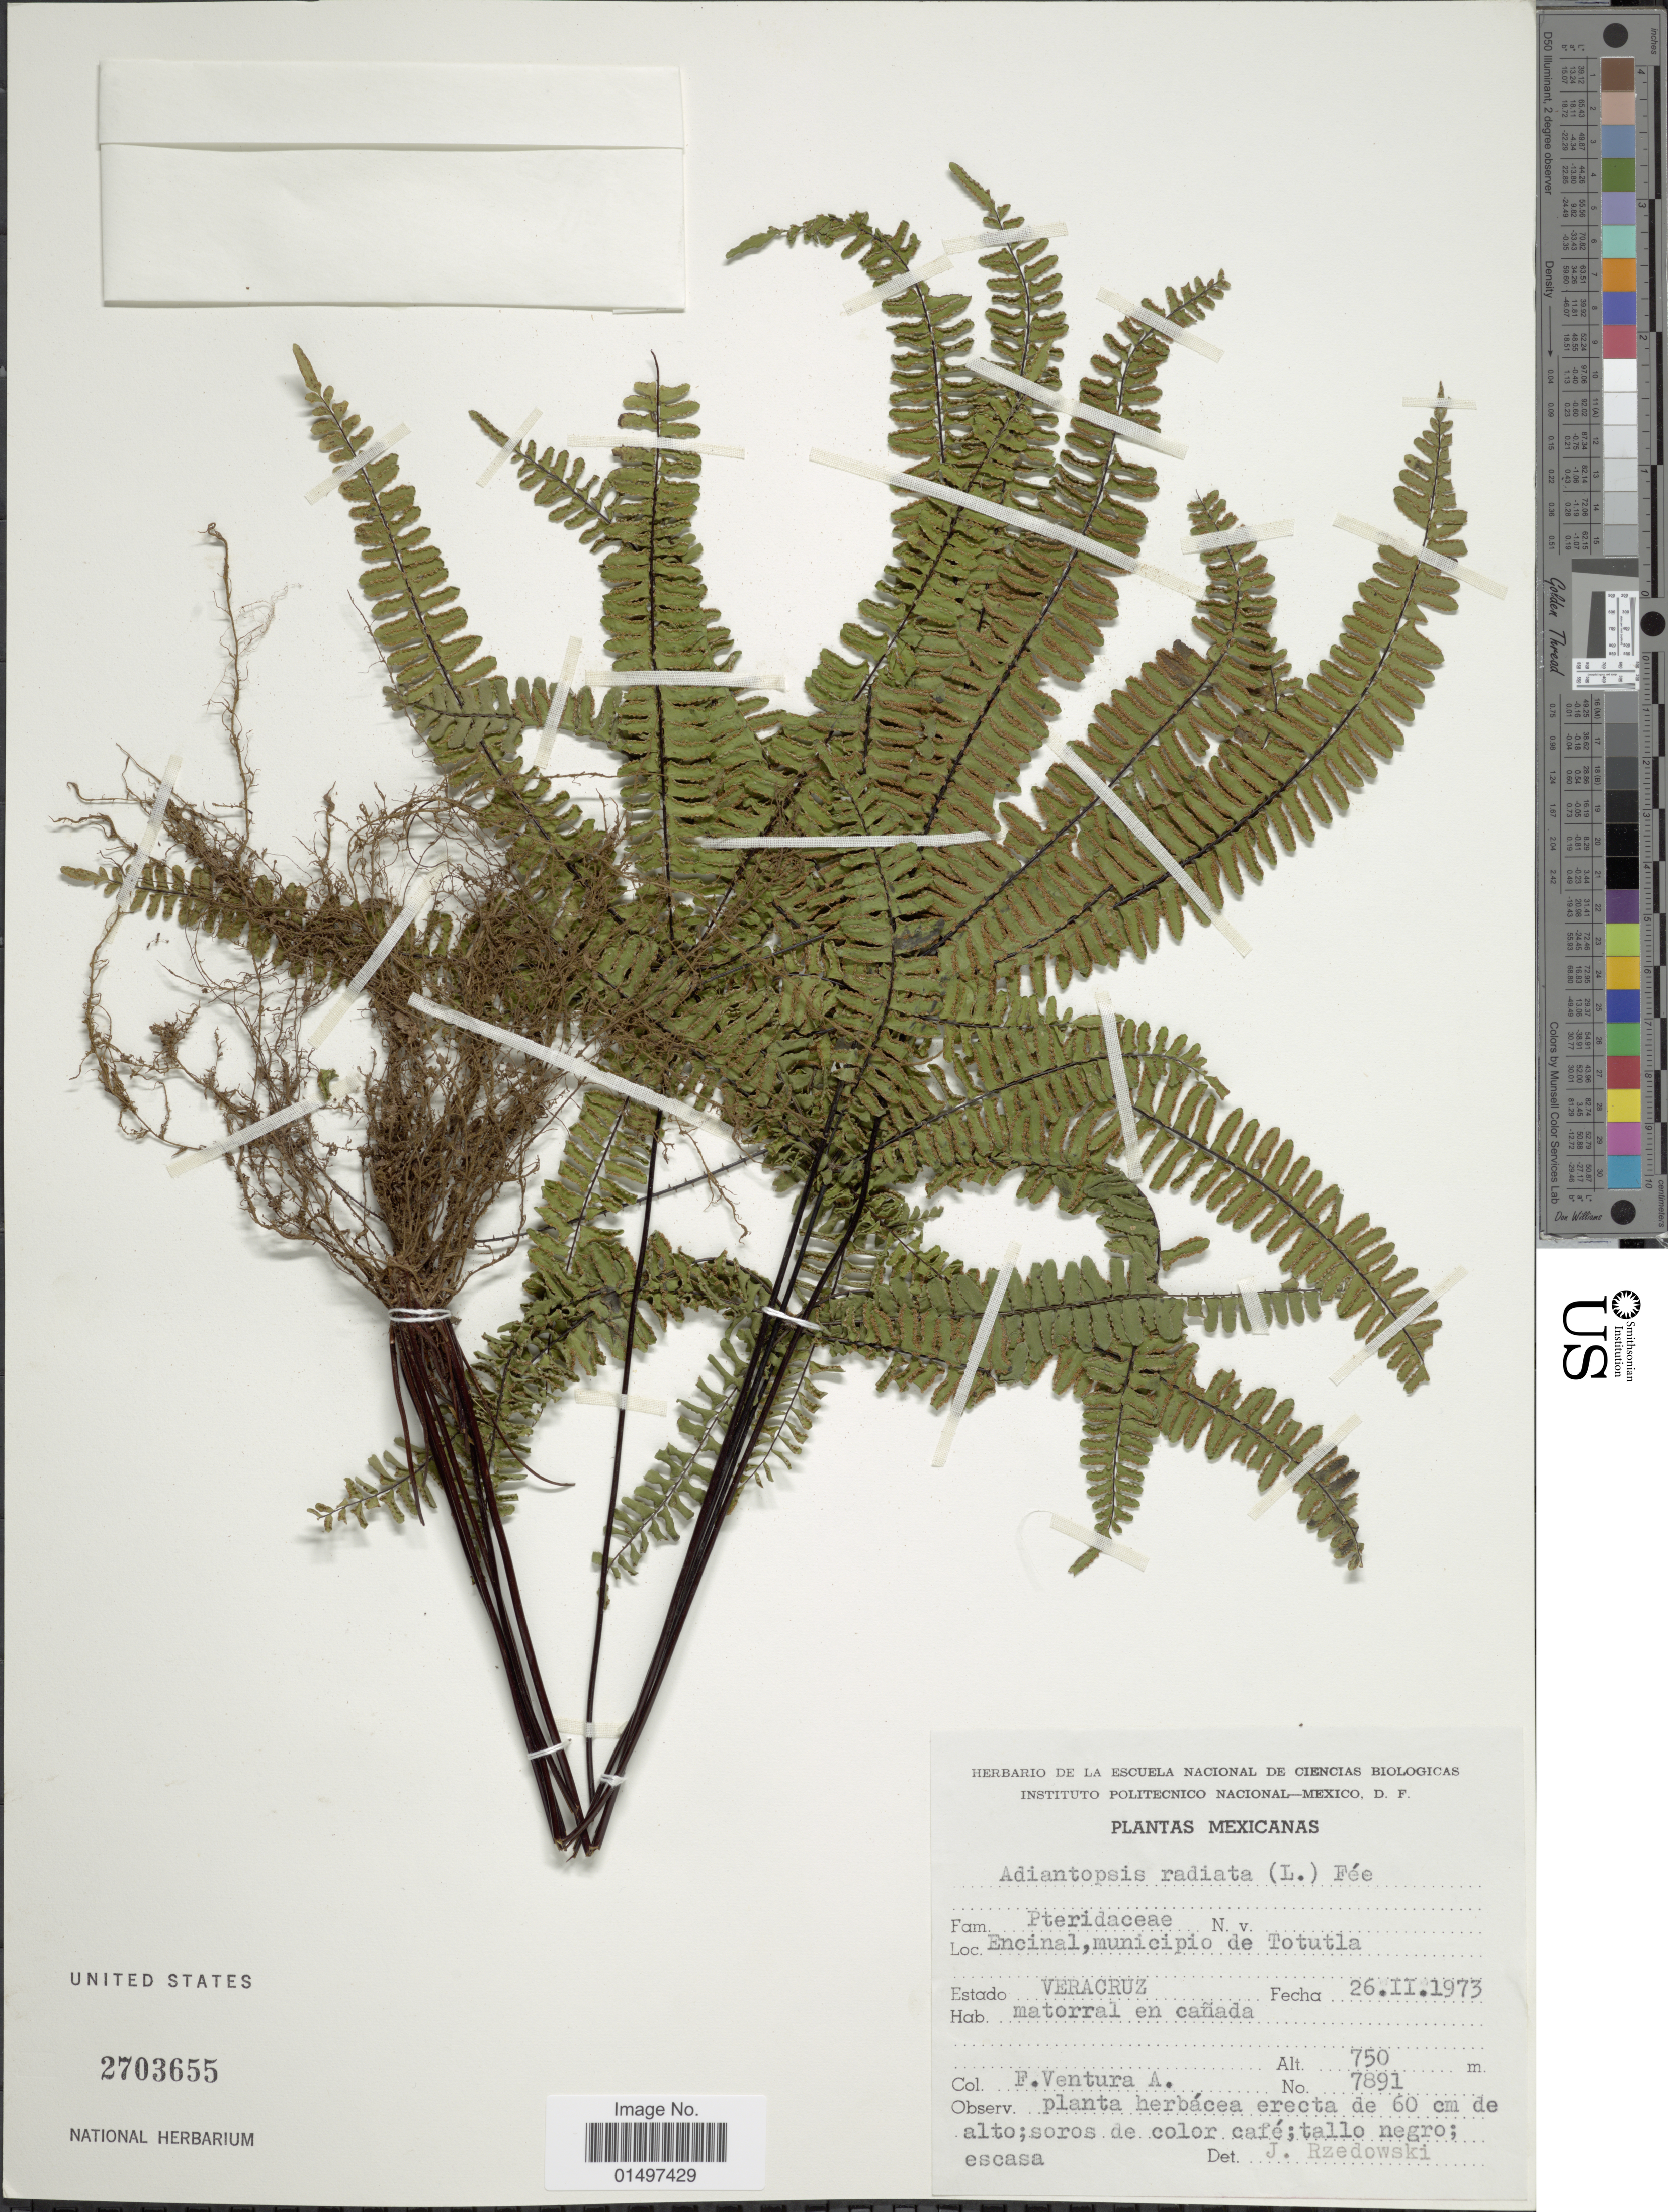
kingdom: Plantae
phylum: Tracheophyta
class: Polypodiopsida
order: Polypodiales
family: Pteridaceae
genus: Adiantopsis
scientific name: Adiantopsis radiata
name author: (L.) Fée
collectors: F. Ventura A.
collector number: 7891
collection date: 1973-02-26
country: Mexico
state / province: Veracruz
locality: Encinal, municipio de Totutla. Estado Veracruz.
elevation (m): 750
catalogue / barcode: US 2703655